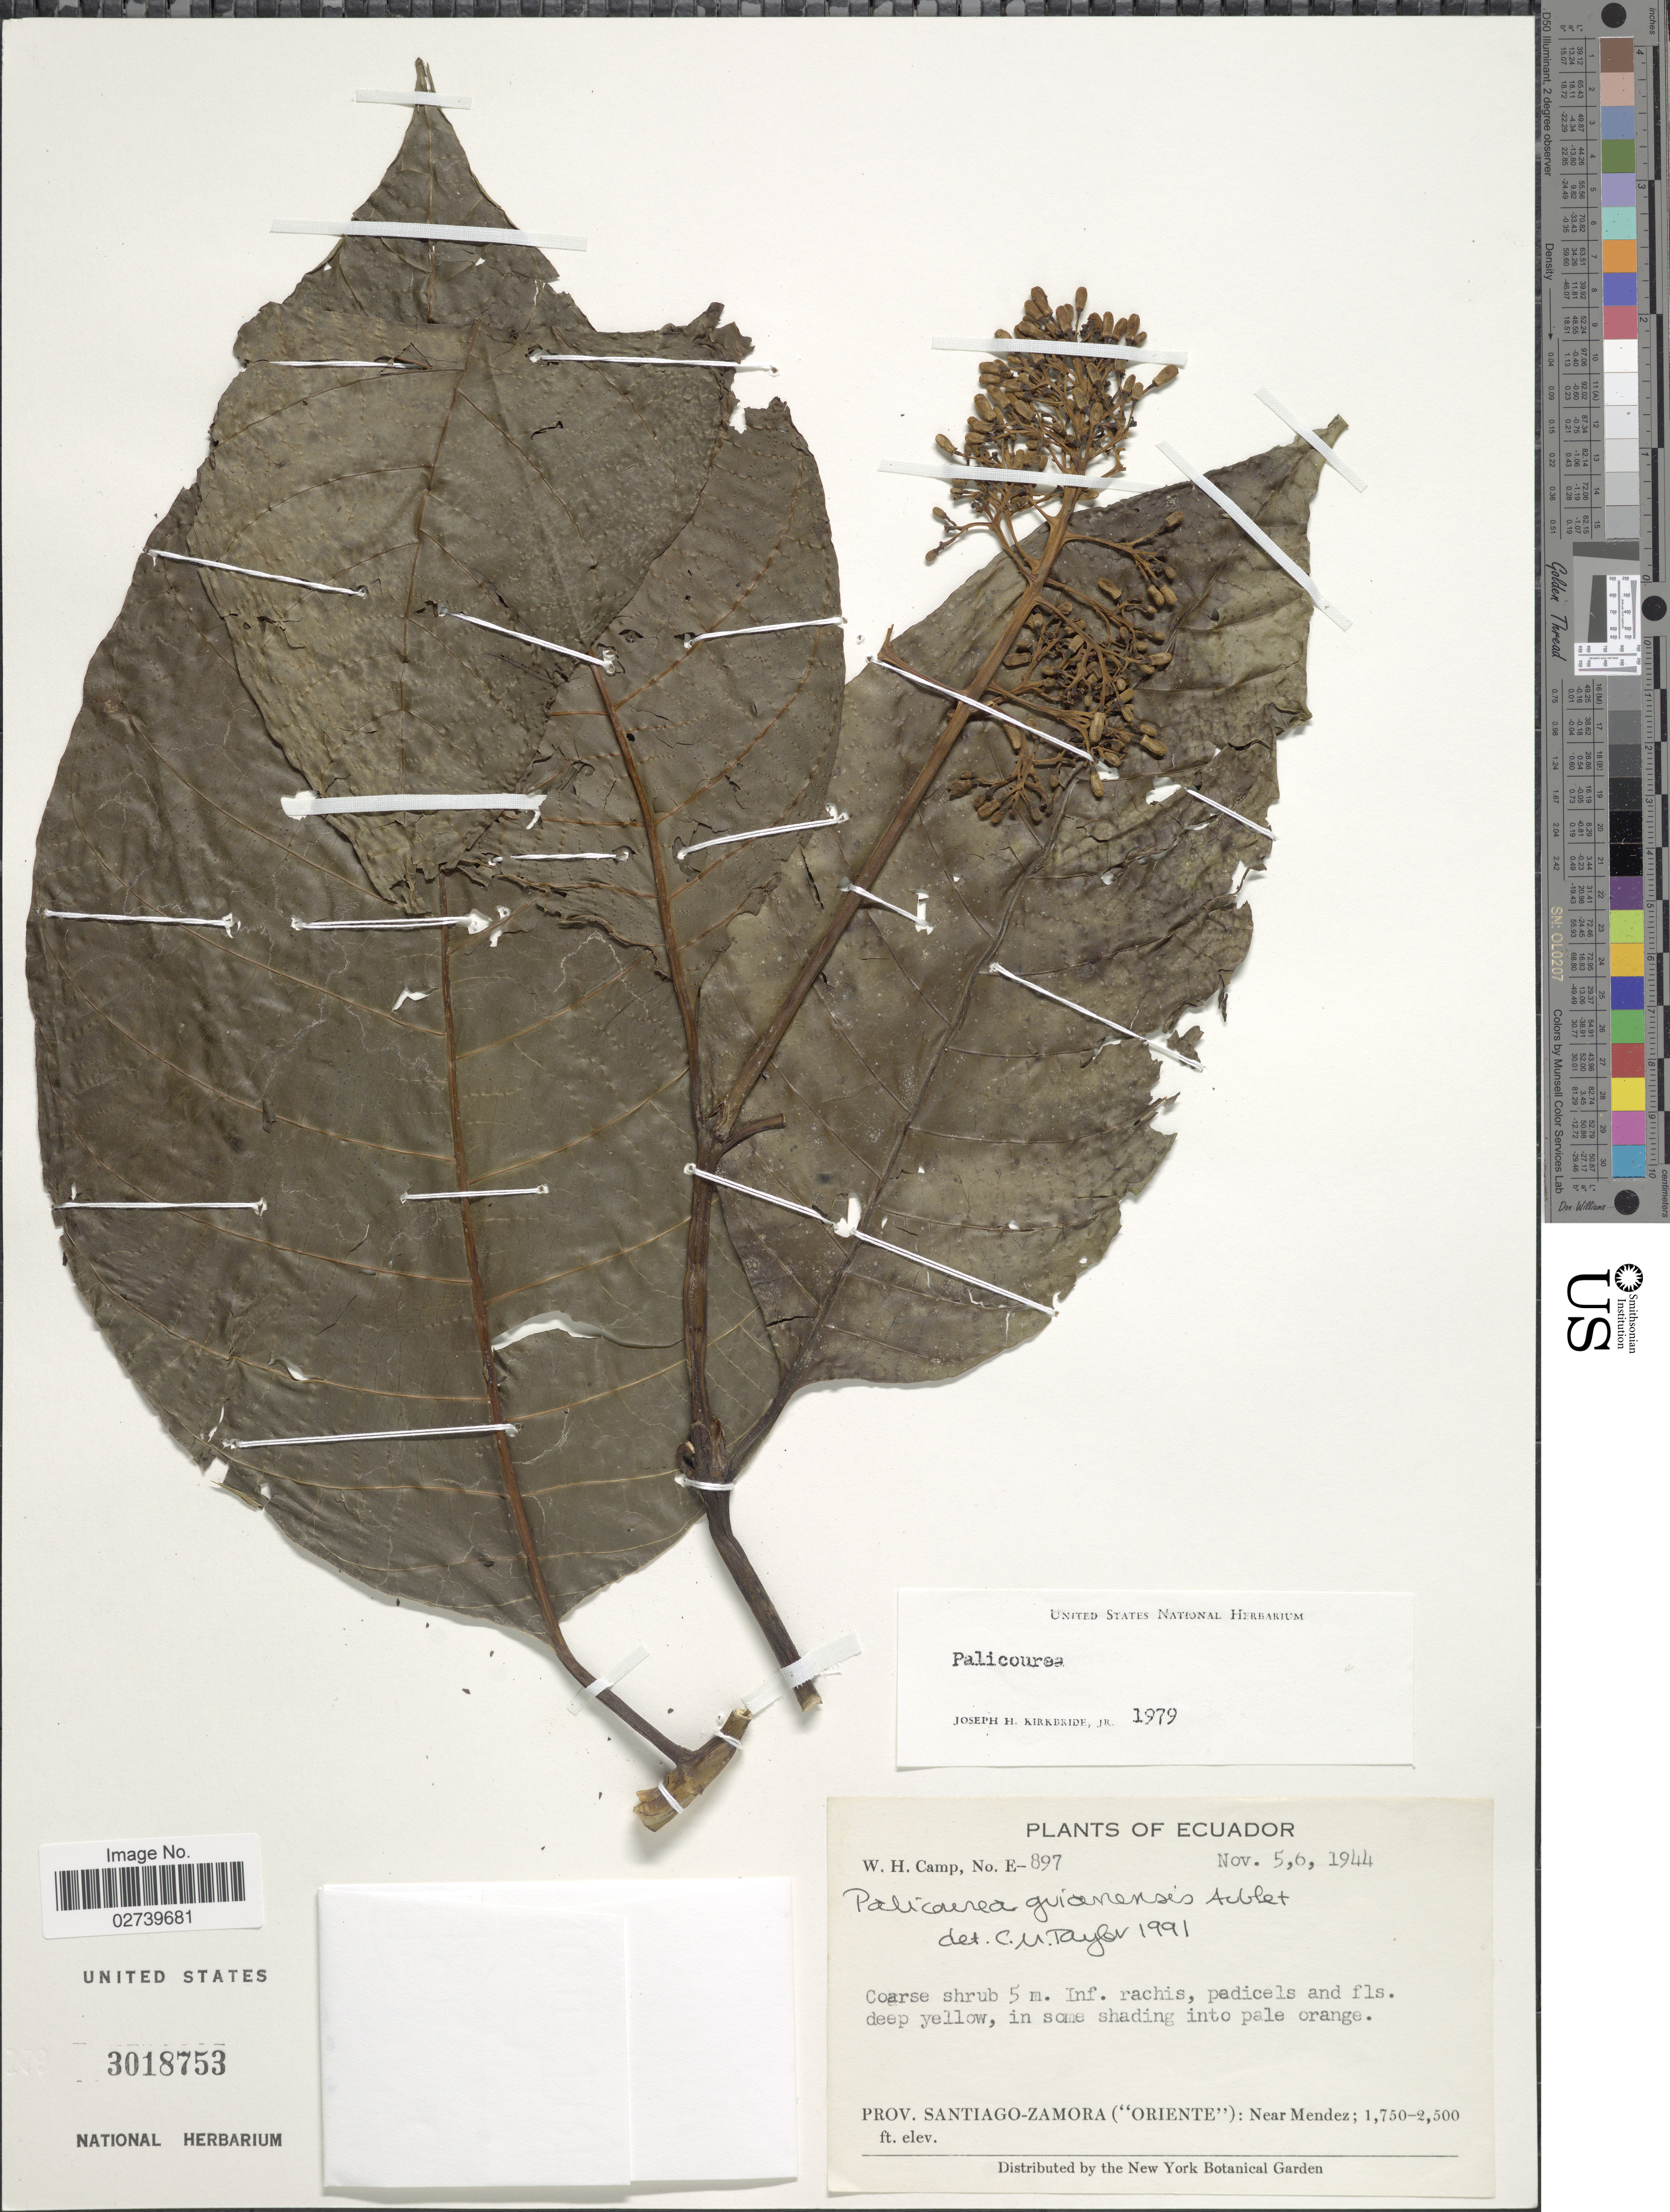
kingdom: Plantae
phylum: Tracheophyta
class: Magnoliopsida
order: Gentianales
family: Rubiaceae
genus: Palicourea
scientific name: Palicourea guianensis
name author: Aubl.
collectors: W. H. Camp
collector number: E-897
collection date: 1944-11-05/1944-11-06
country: Ecuador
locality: Prov. Santiago-Zamora ("Oriente"): Near Mendez.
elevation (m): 533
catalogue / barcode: US 3018753